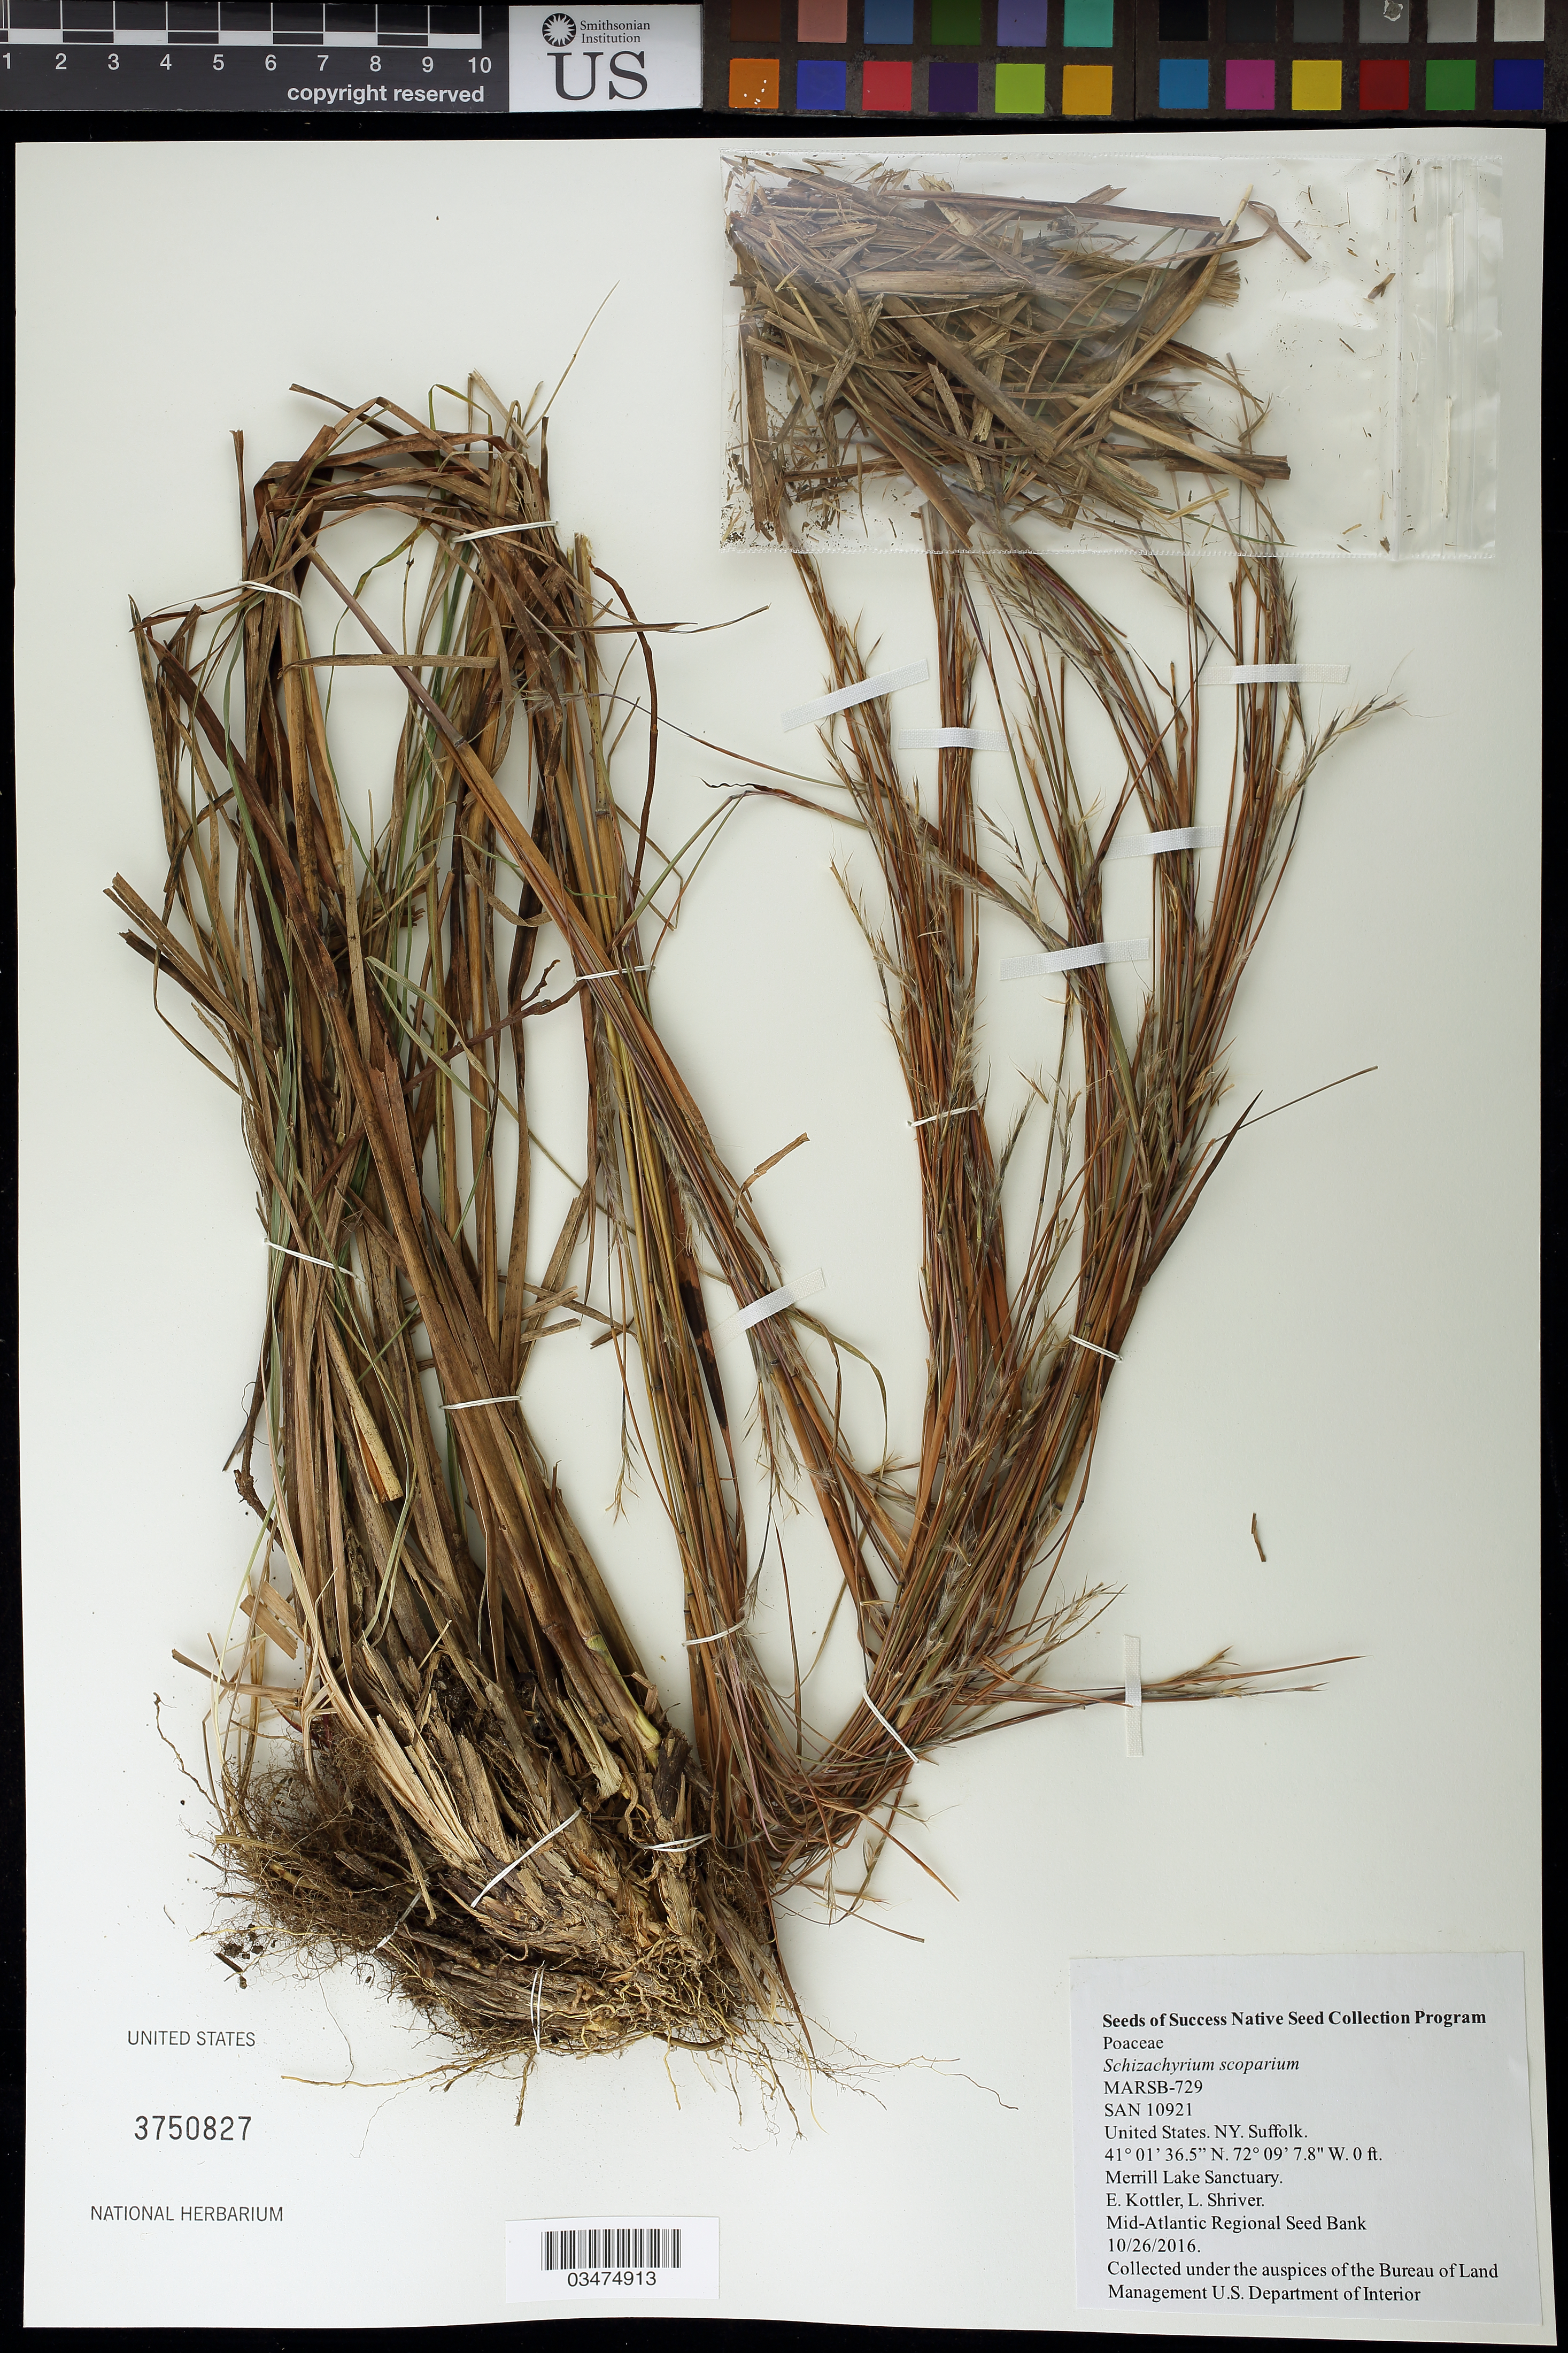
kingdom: Plantae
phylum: Tracheophyta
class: Liliopsida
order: Poales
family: Poaceae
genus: Schizachyrium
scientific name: Schizachyrium scoparium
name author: (Michx.) Nash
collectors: E. Kottler & L. Shriver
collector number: MARSB-729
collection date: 2016-10-26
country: United States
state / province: New York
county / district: Suffolk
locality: Merrill Lake Sanctuary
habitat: old field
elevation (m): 0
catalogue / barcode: US 3750827